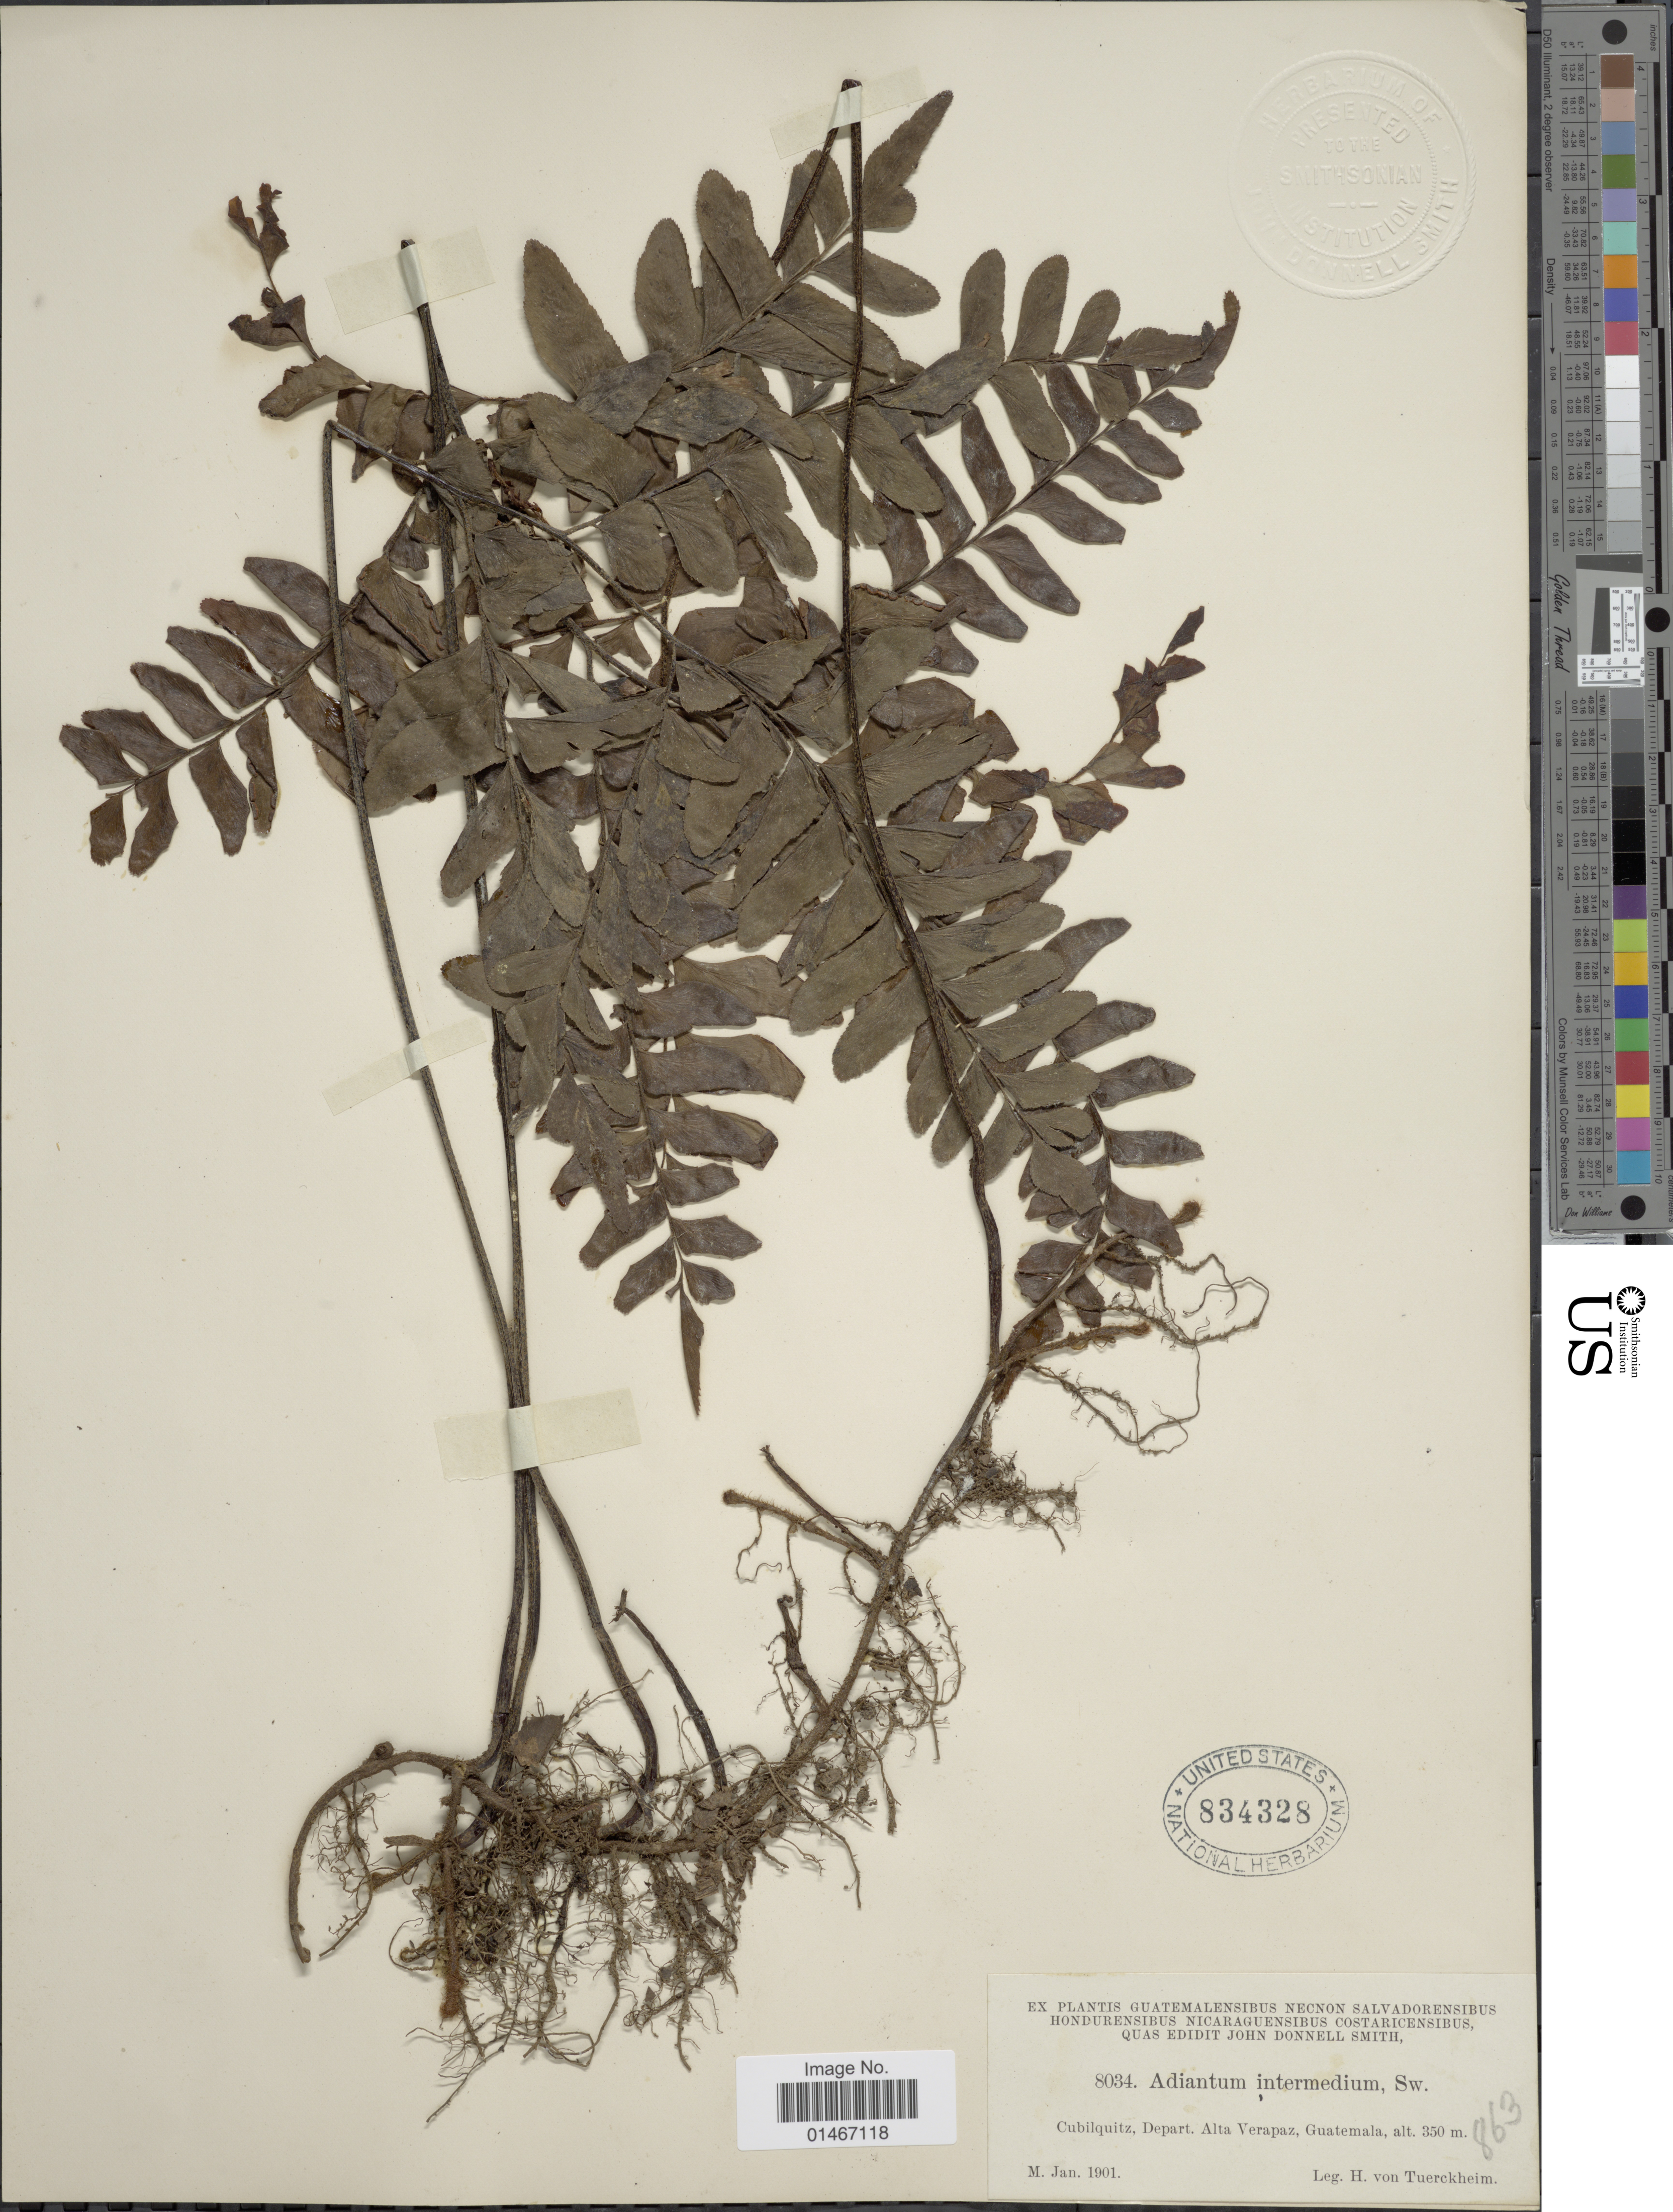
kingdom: Plantae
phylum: Tracheophyta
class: Polypodiopsida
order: Polypodiales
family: Pteridaceae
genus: Adiantum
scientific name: Adiantum latifolium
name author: Lam.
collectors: H. von Türckheim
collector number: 8034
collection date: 1901-01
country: Guatemala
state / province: Alta Verapaz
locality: Cubilquitz, Depart. Alta Verapaz.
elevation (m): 350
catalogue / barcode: US 834328